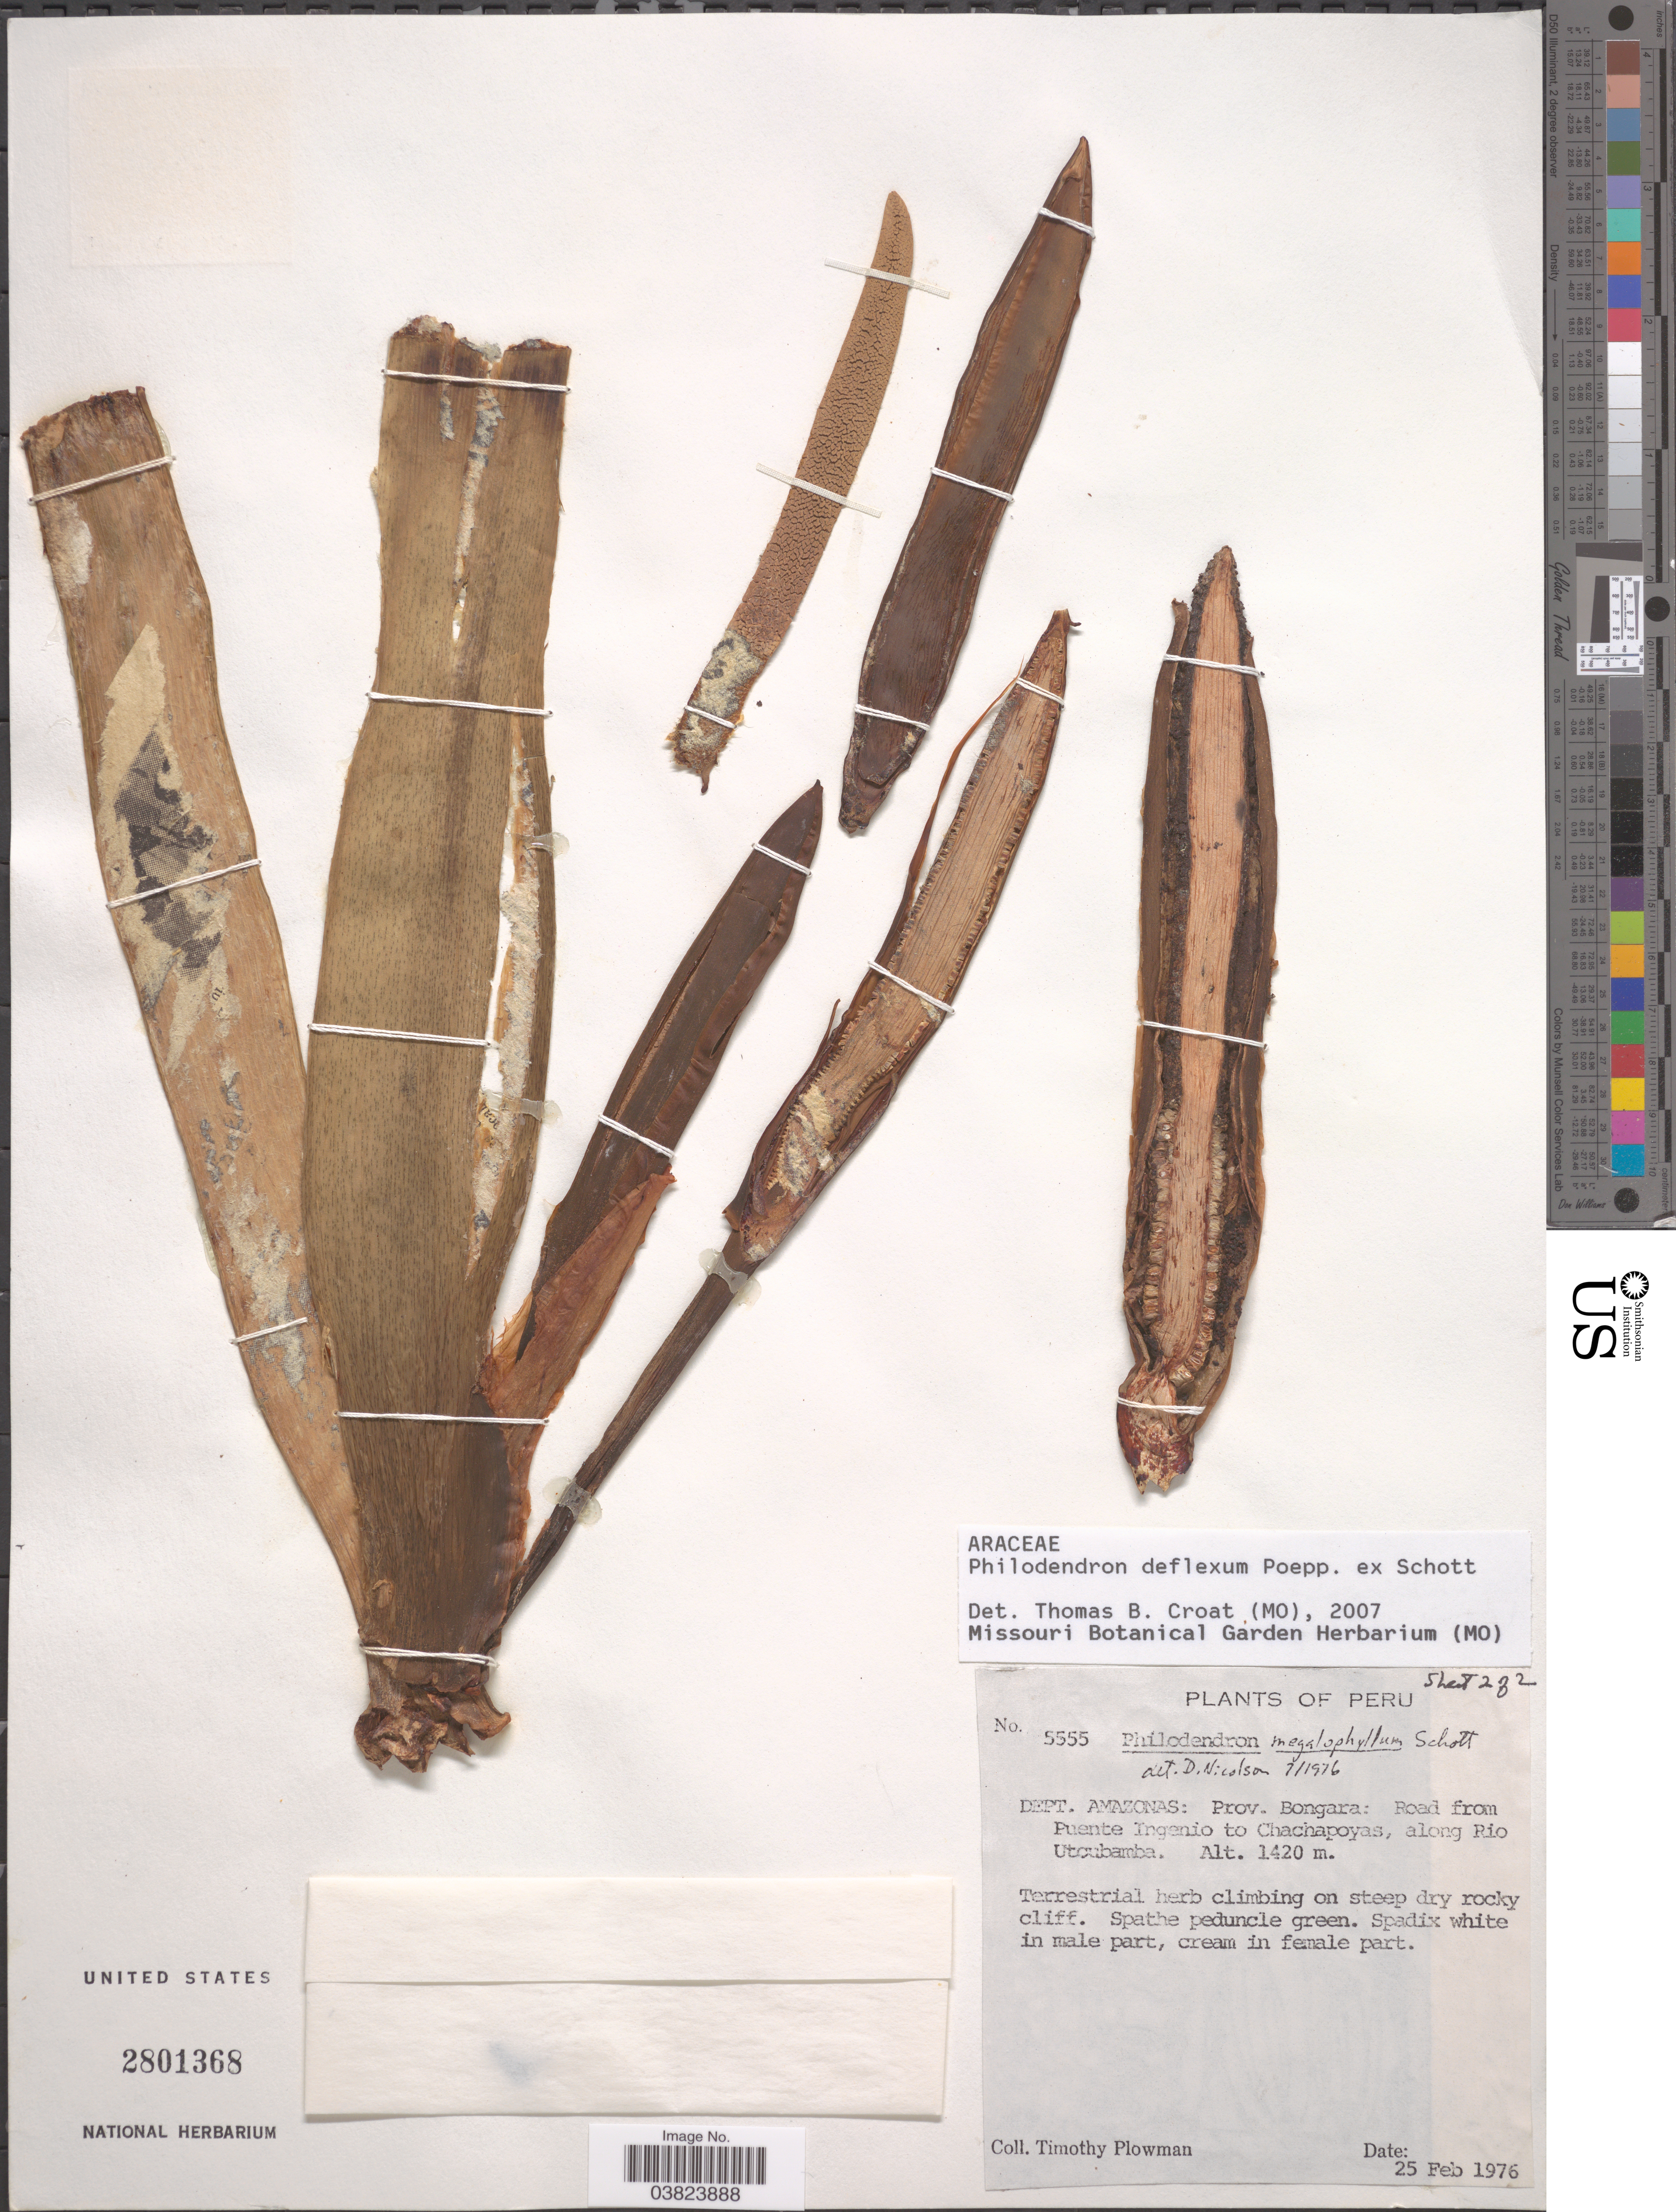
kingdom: Plantae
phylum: Tracheophyta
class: Liliopsida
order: Alismatales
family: Araceae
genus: Philodendron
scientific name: Philodendron deflexum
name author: Poepp. ex Schott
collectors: T. Plowman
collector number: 5555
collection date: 1976-02-25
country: Peru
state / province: Amazonas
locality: Dept. Amazonas: Prov. Bongara: Road from Puente Ingenio to Chachapoyas, along Rio Utcubamba.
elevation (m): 1420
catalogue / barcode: US 2801368